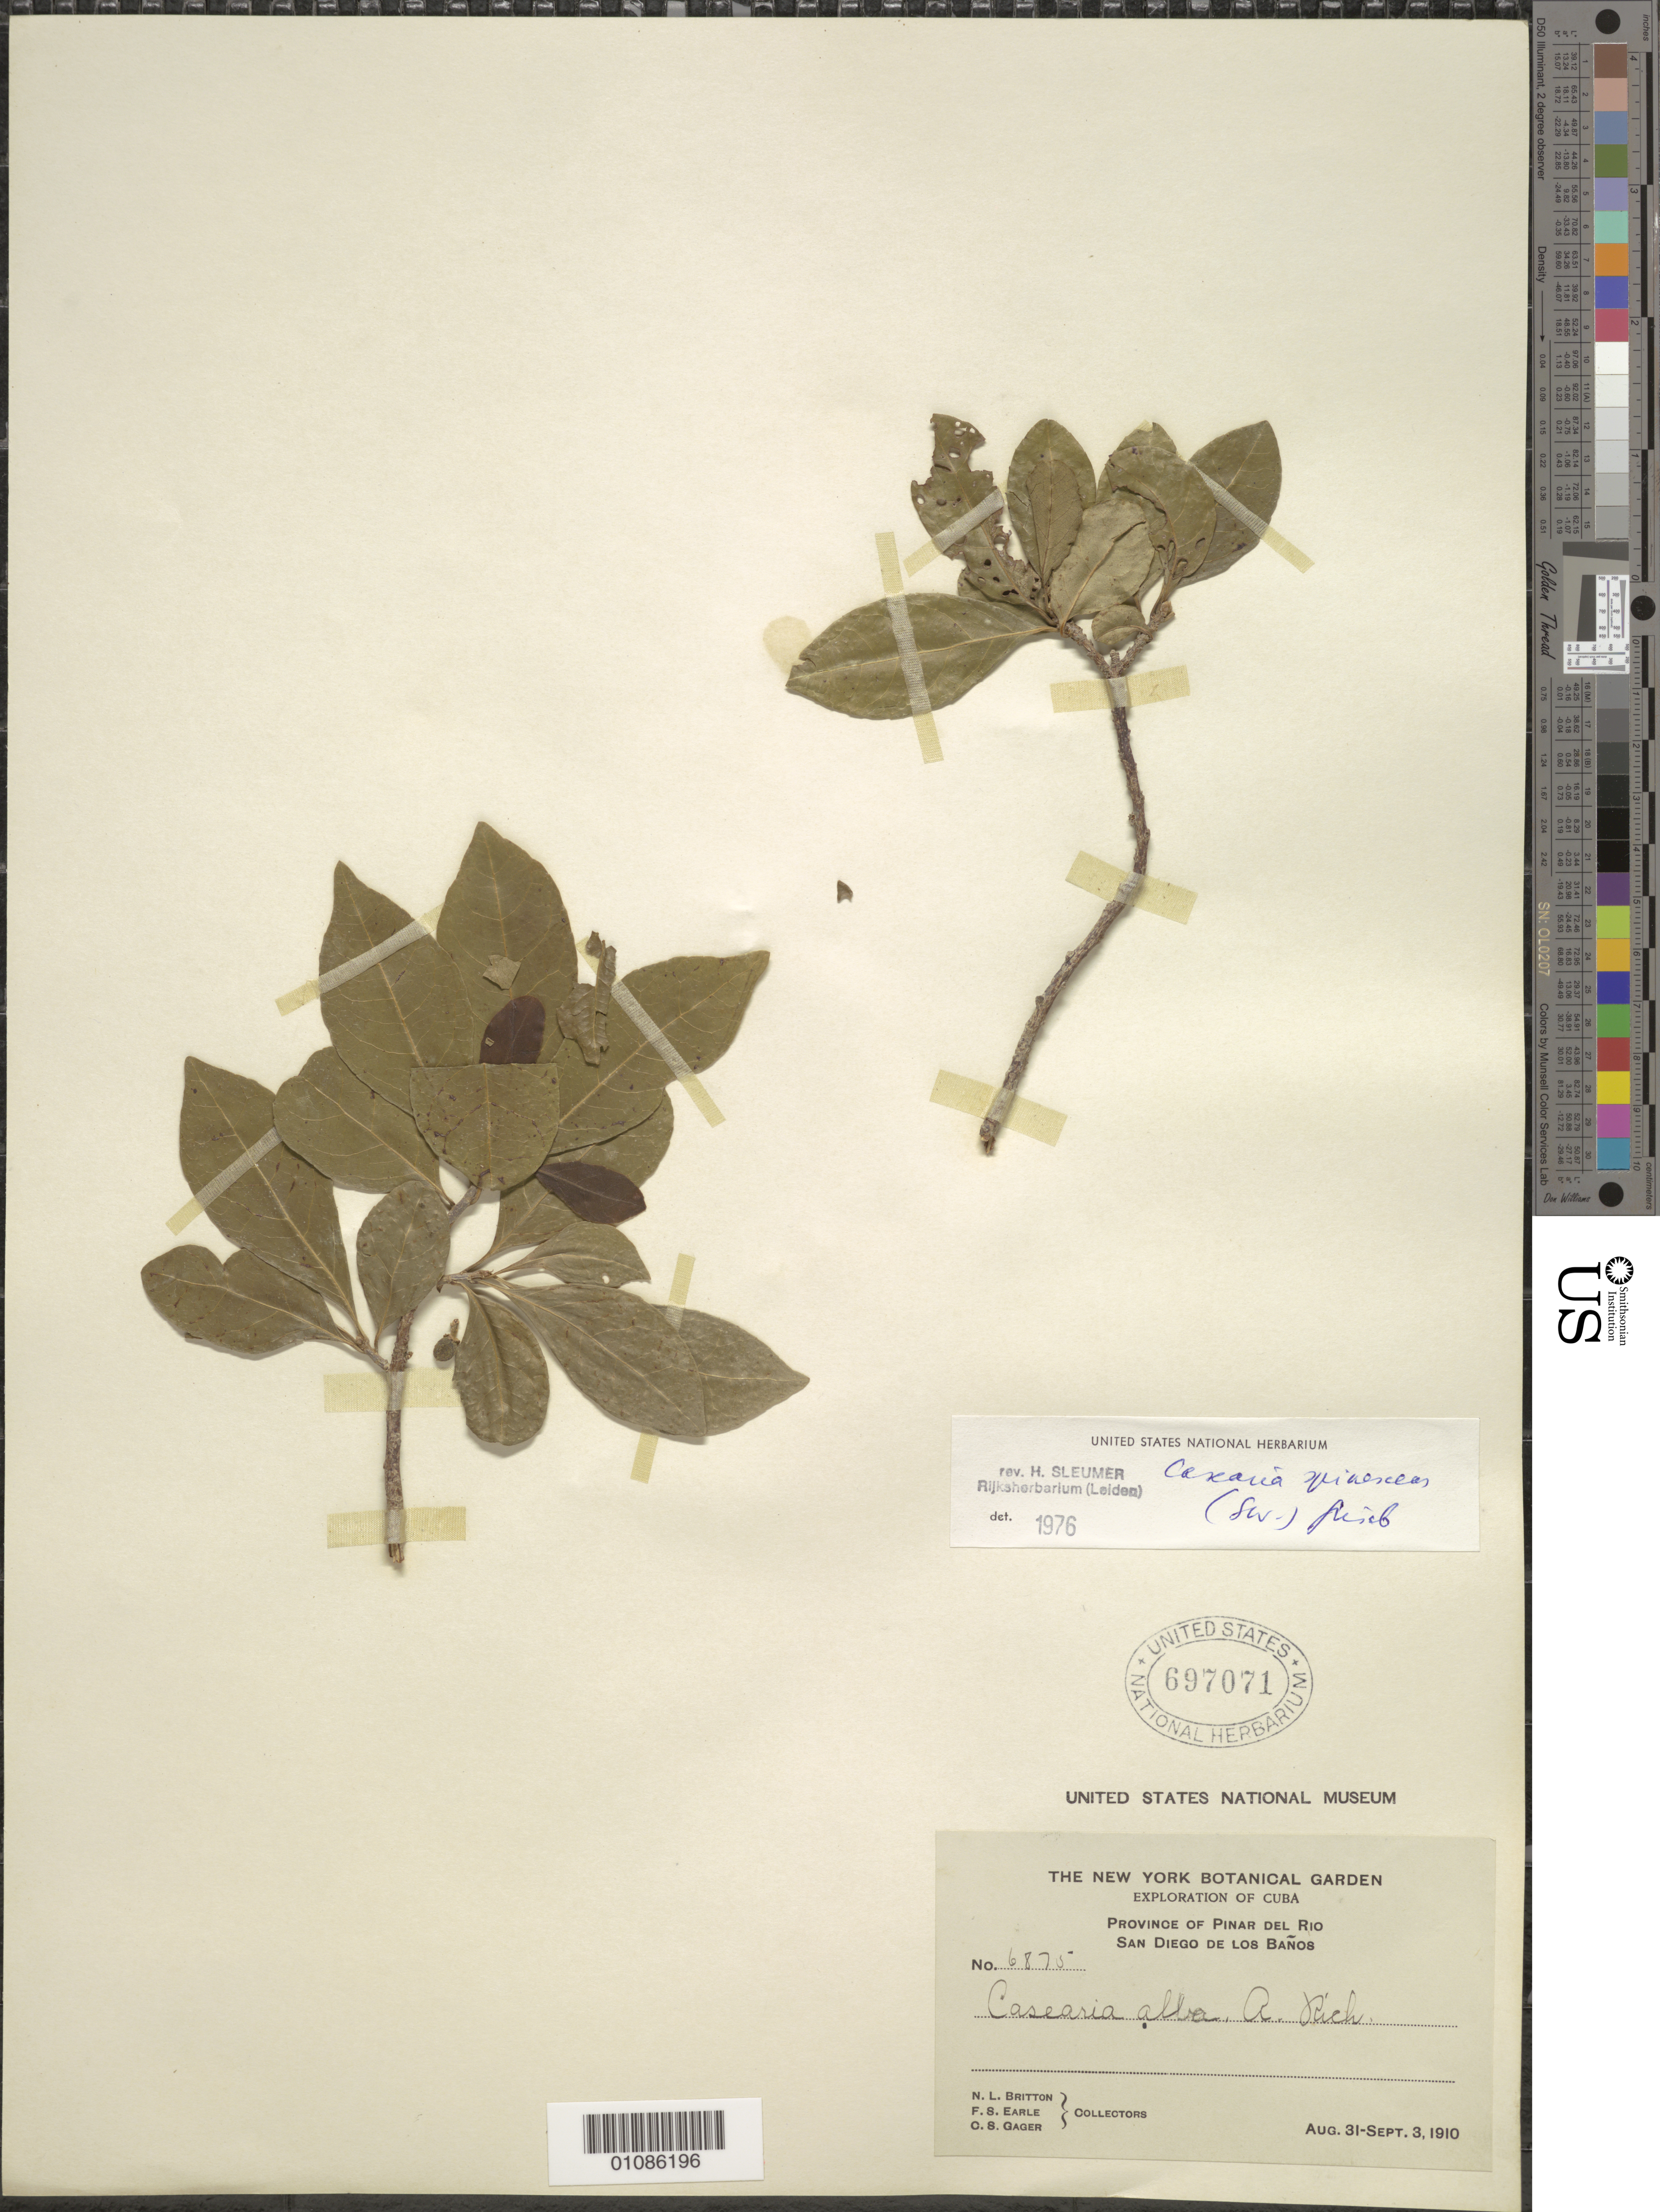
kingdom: Plantae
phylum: Tracheophyta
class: Magnoliopsida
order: Malpighiales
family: Salicaceae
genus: Casearia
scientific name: Casearia alba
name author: A. Rich.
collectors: N. Britton, F. S. Earle & C. Gager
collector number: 6875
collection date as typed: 31 Aug 1910 to 03 Sep 1910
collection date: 1910-08-31/1910-09-03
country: Cuba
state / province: Pinar del Rio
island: Cuba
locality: Pinar del Rio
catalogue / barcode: US 697071